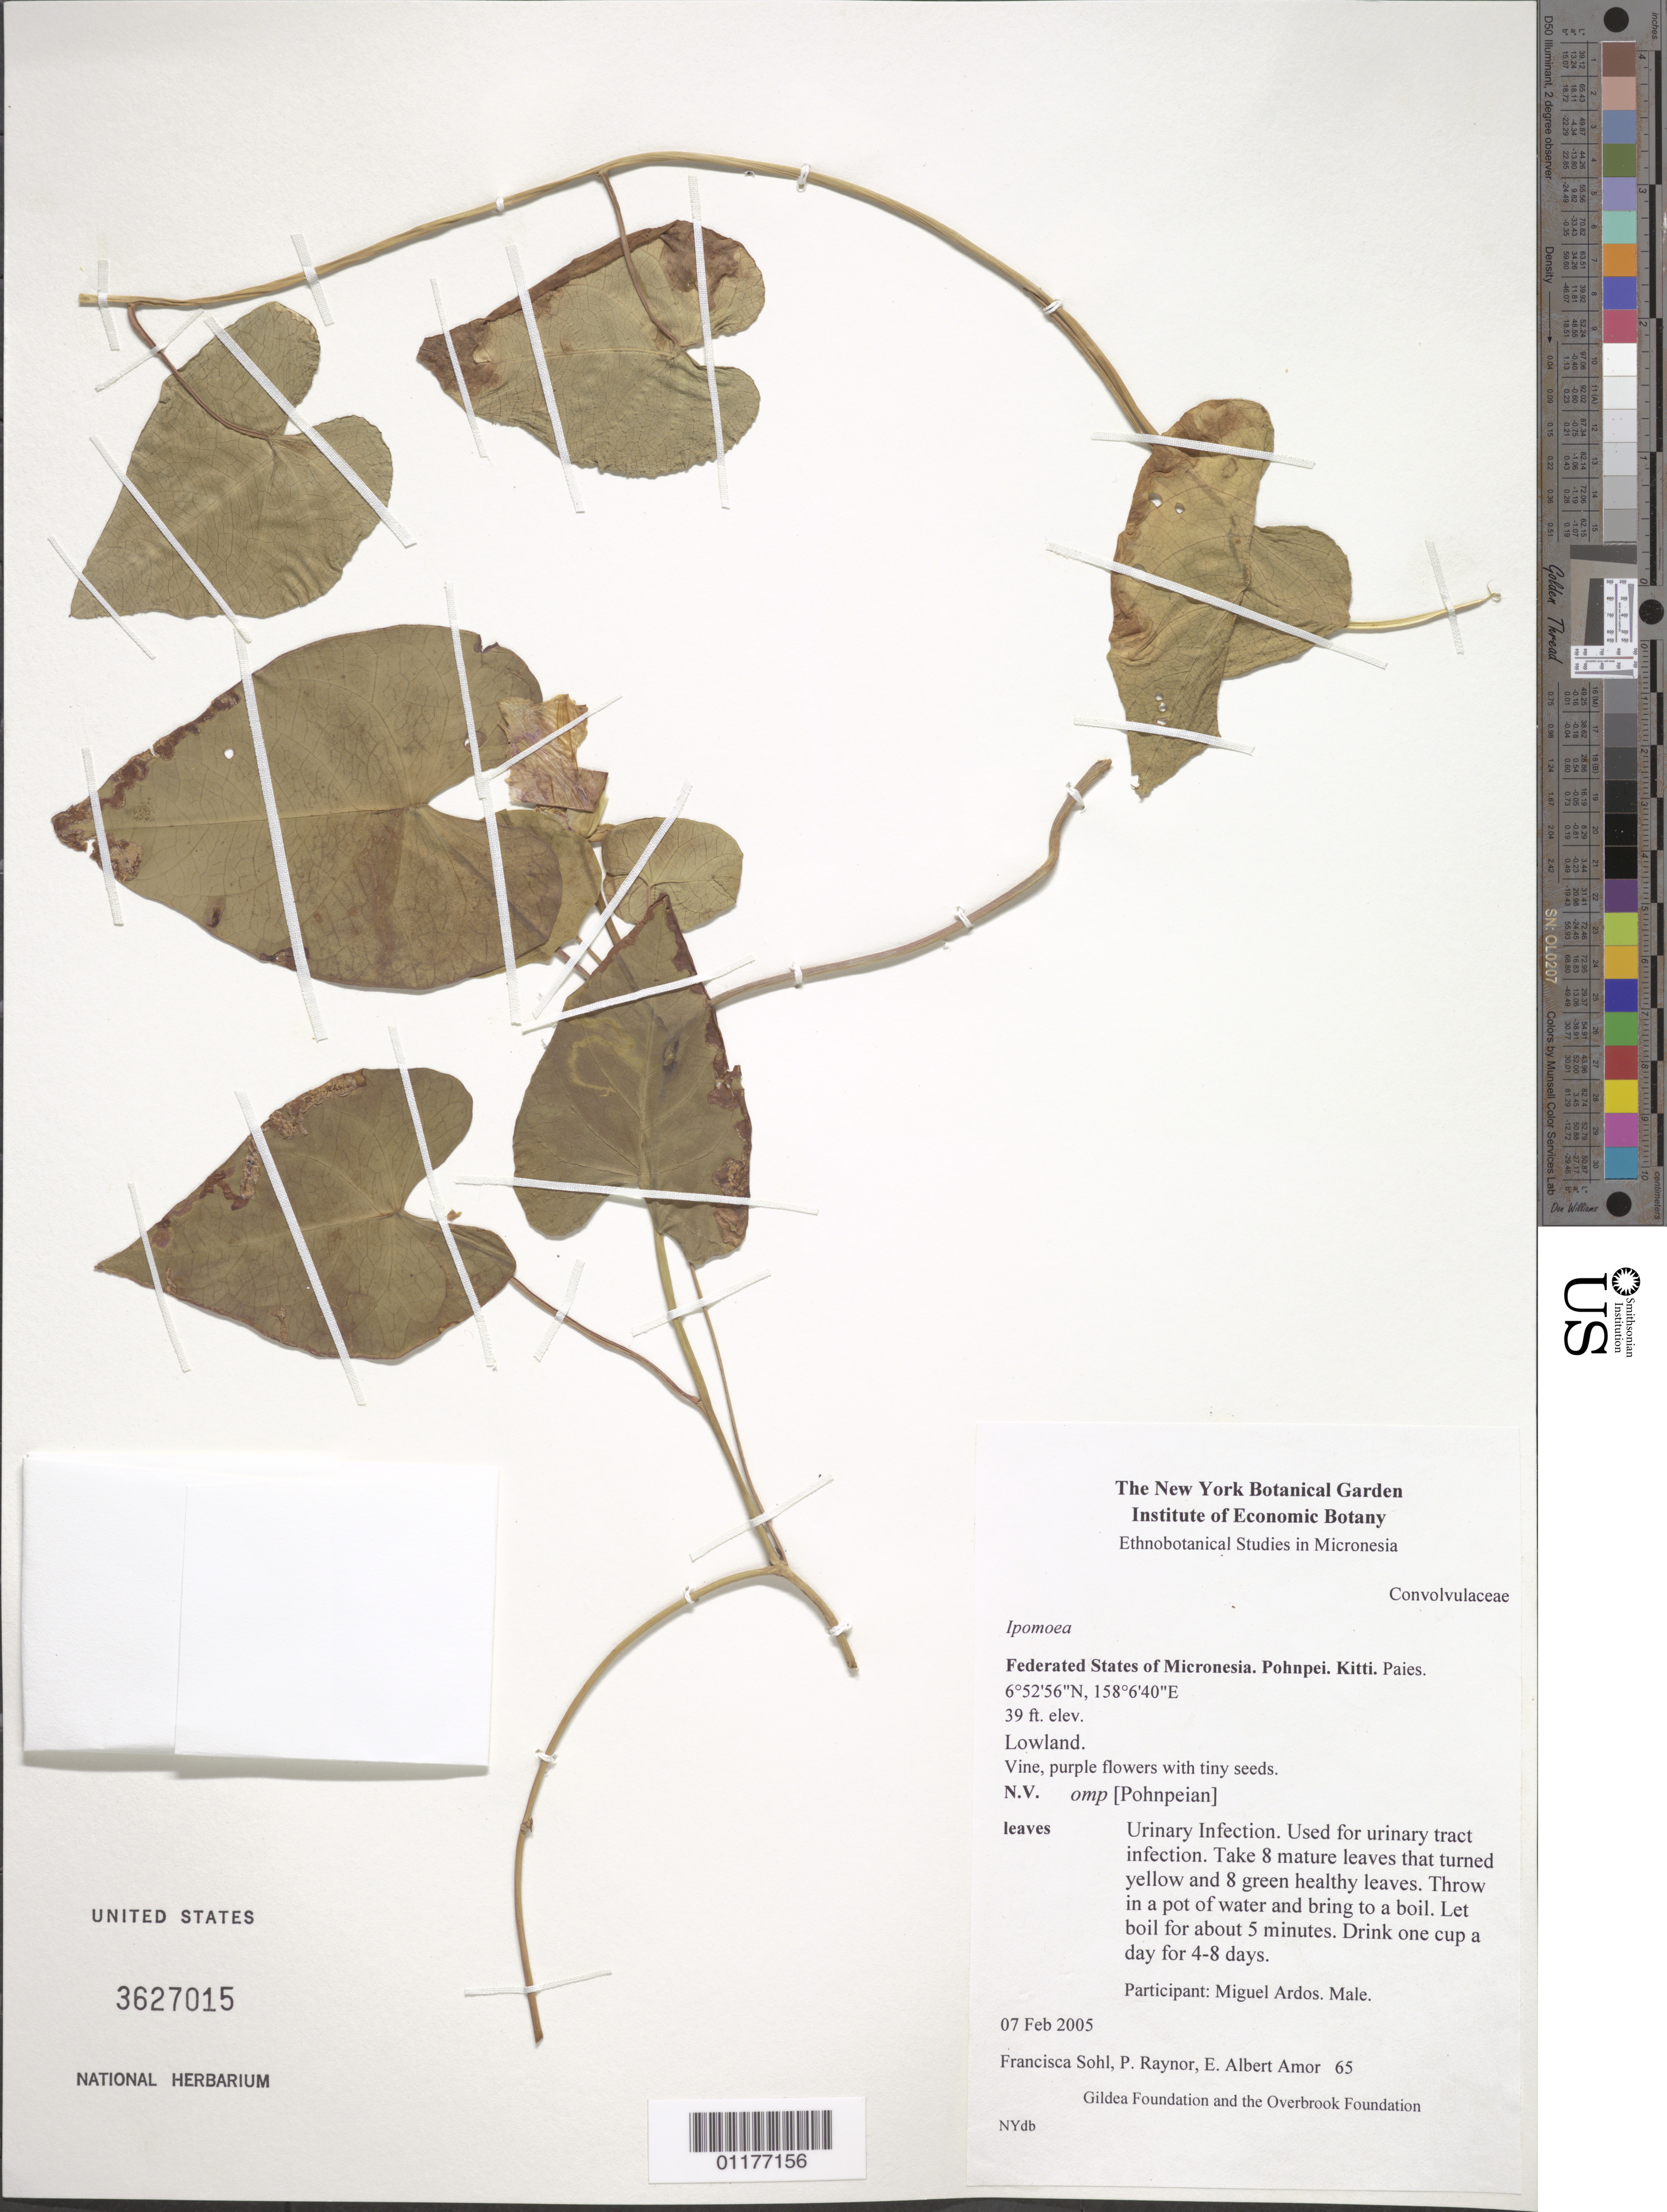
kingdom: Plantae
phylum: Tracheophyta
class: Magnoliopsida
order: Solanales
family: Convolvulaceae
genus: Ipomoea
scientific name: Ipomoea sp.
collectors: F. Sohl, P. Raynor & E. A. Amor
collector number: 65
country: Micronesia, Federated States of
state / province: Pohnpei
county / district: Kitti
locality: Paies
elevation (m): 12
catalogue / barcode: US 3627015